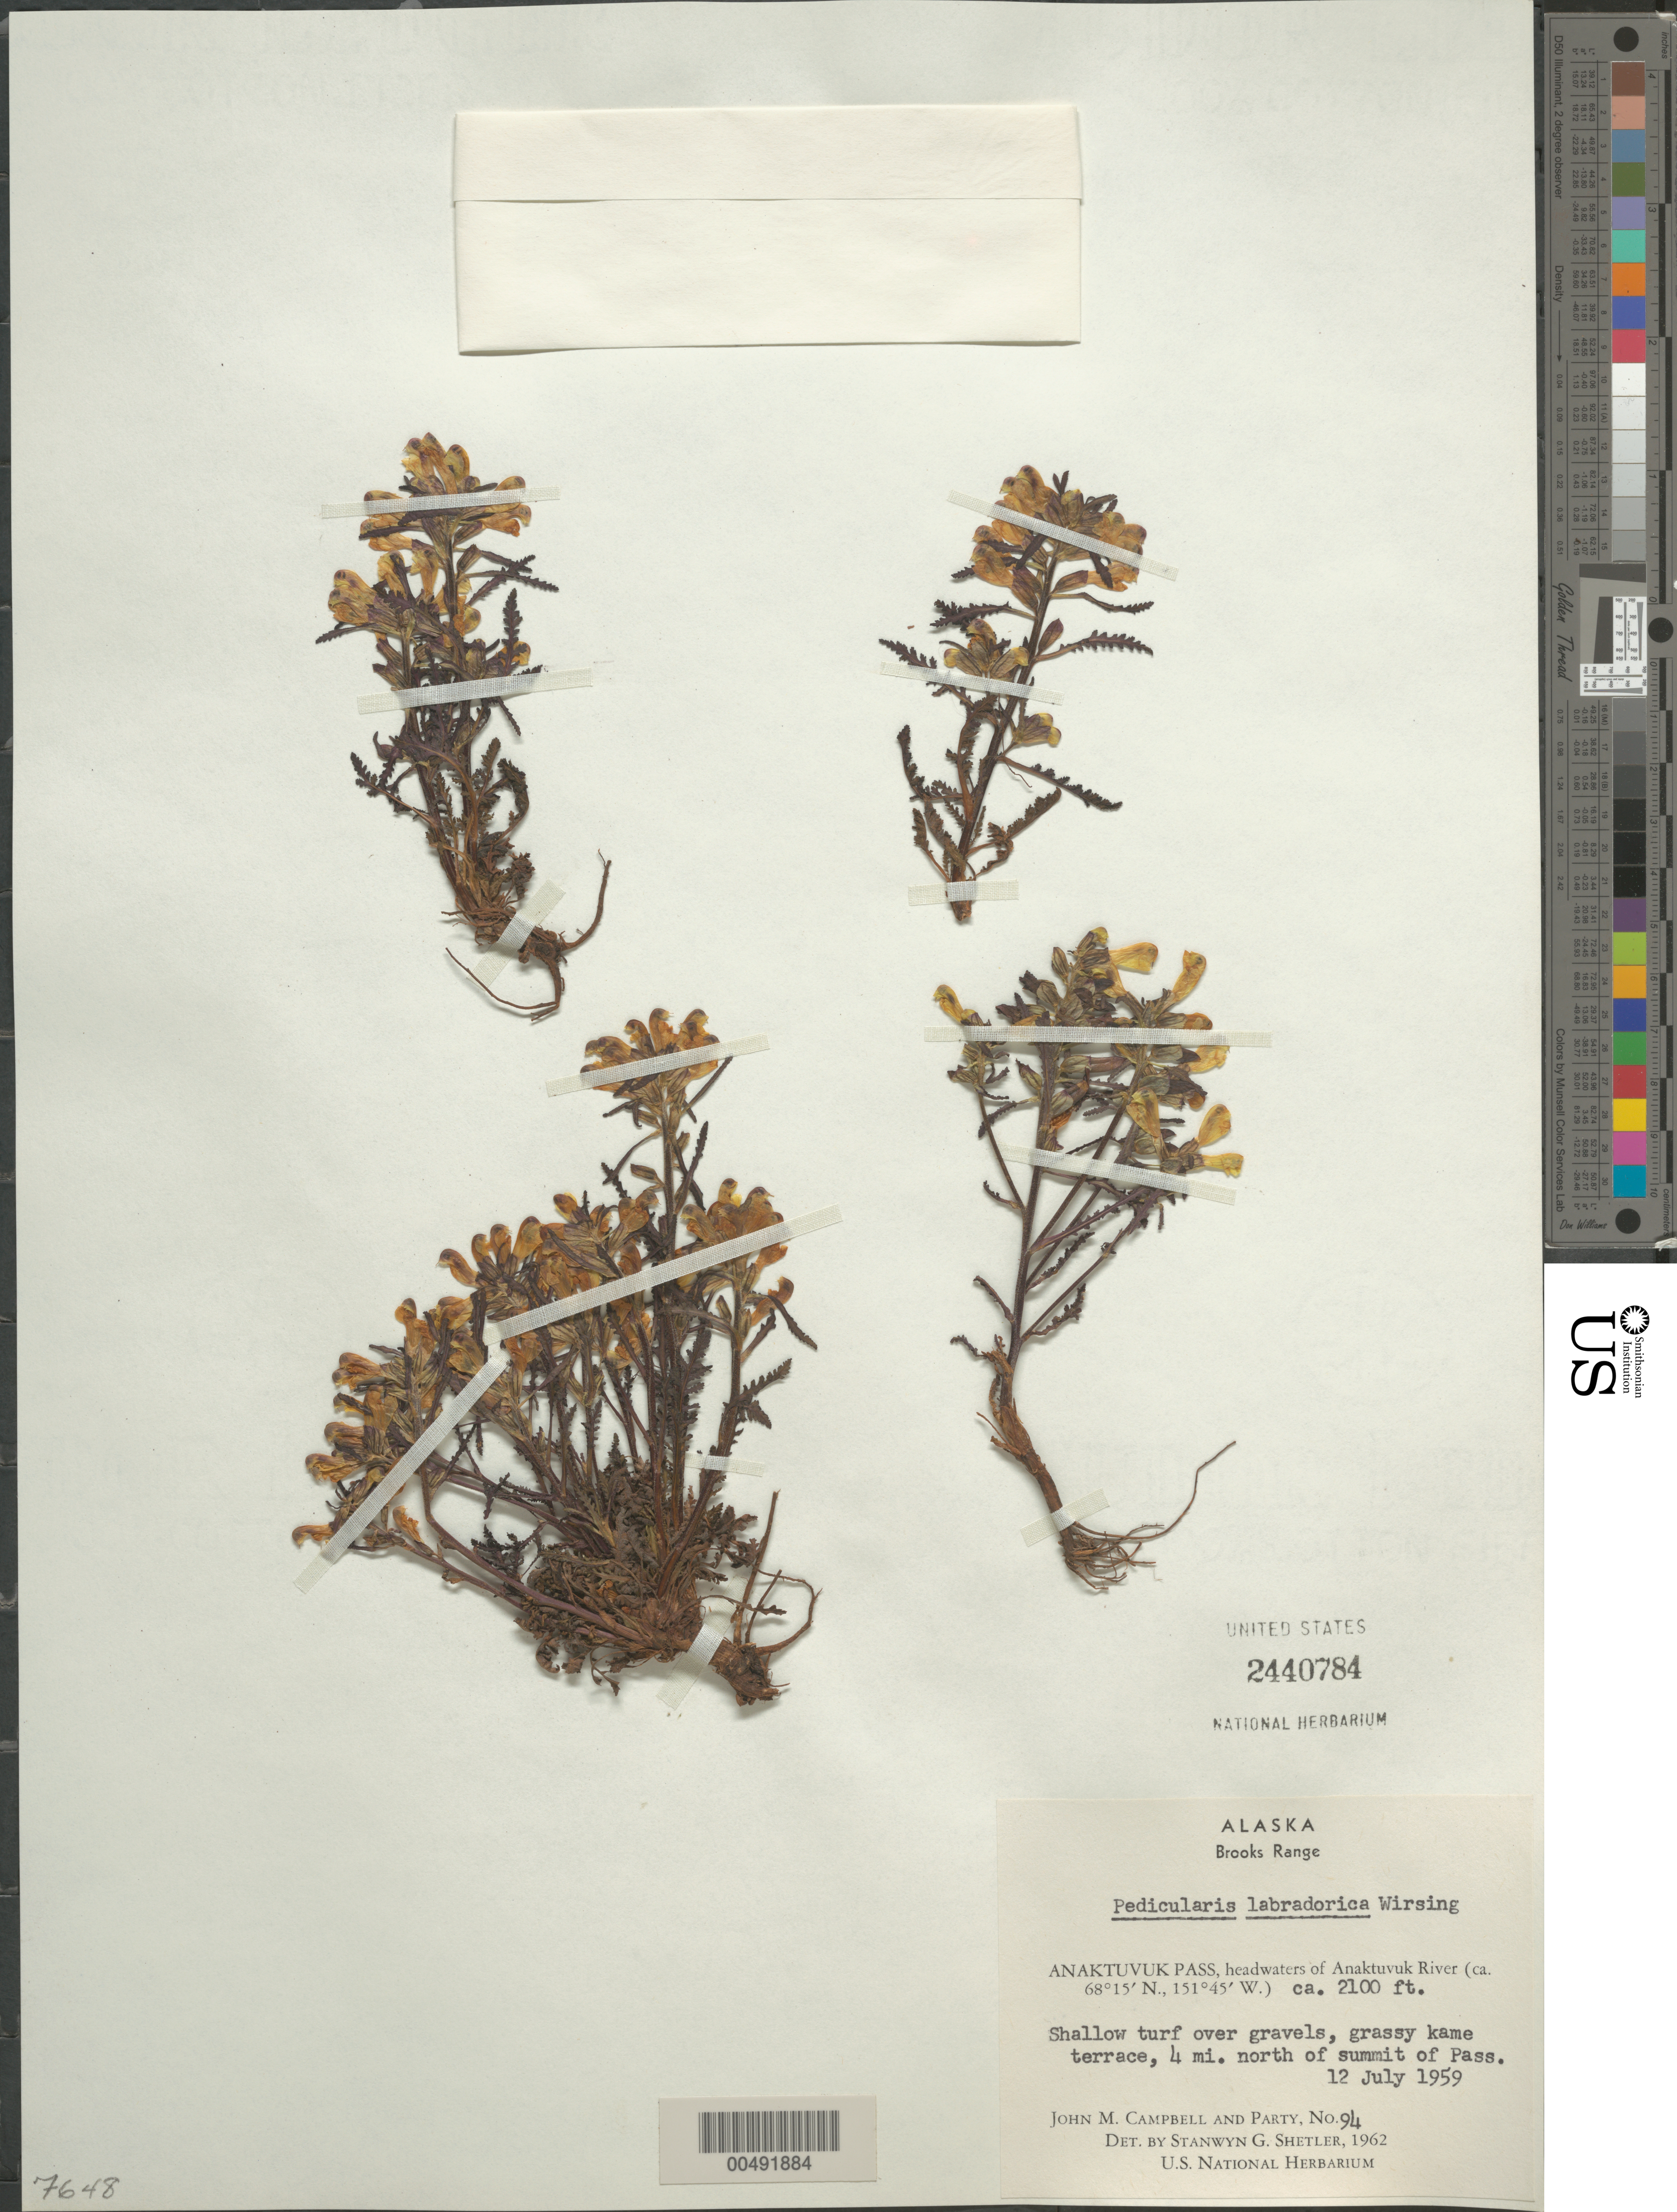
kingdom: Plantae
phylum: Tracheophyta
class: Magnoliopsida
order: Lamiales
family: Orobanchaceae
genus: Pedicularis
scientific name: Pedicularis labradorica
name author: Wirsing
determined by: Shetler, Stanwyn G., (US), NMNH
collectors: J. M. Campbell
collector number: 94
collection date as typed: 12 Jul 1959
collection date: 1959-07-12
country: United States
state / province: Alaska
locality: Brooks Range, 4 mi. N of summit of Anaktuvuk Pass, headwaters of Anaktuvuk River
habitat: shallow turf over gravels, grassy kame terrace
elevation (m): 640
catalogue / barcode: US 2440784